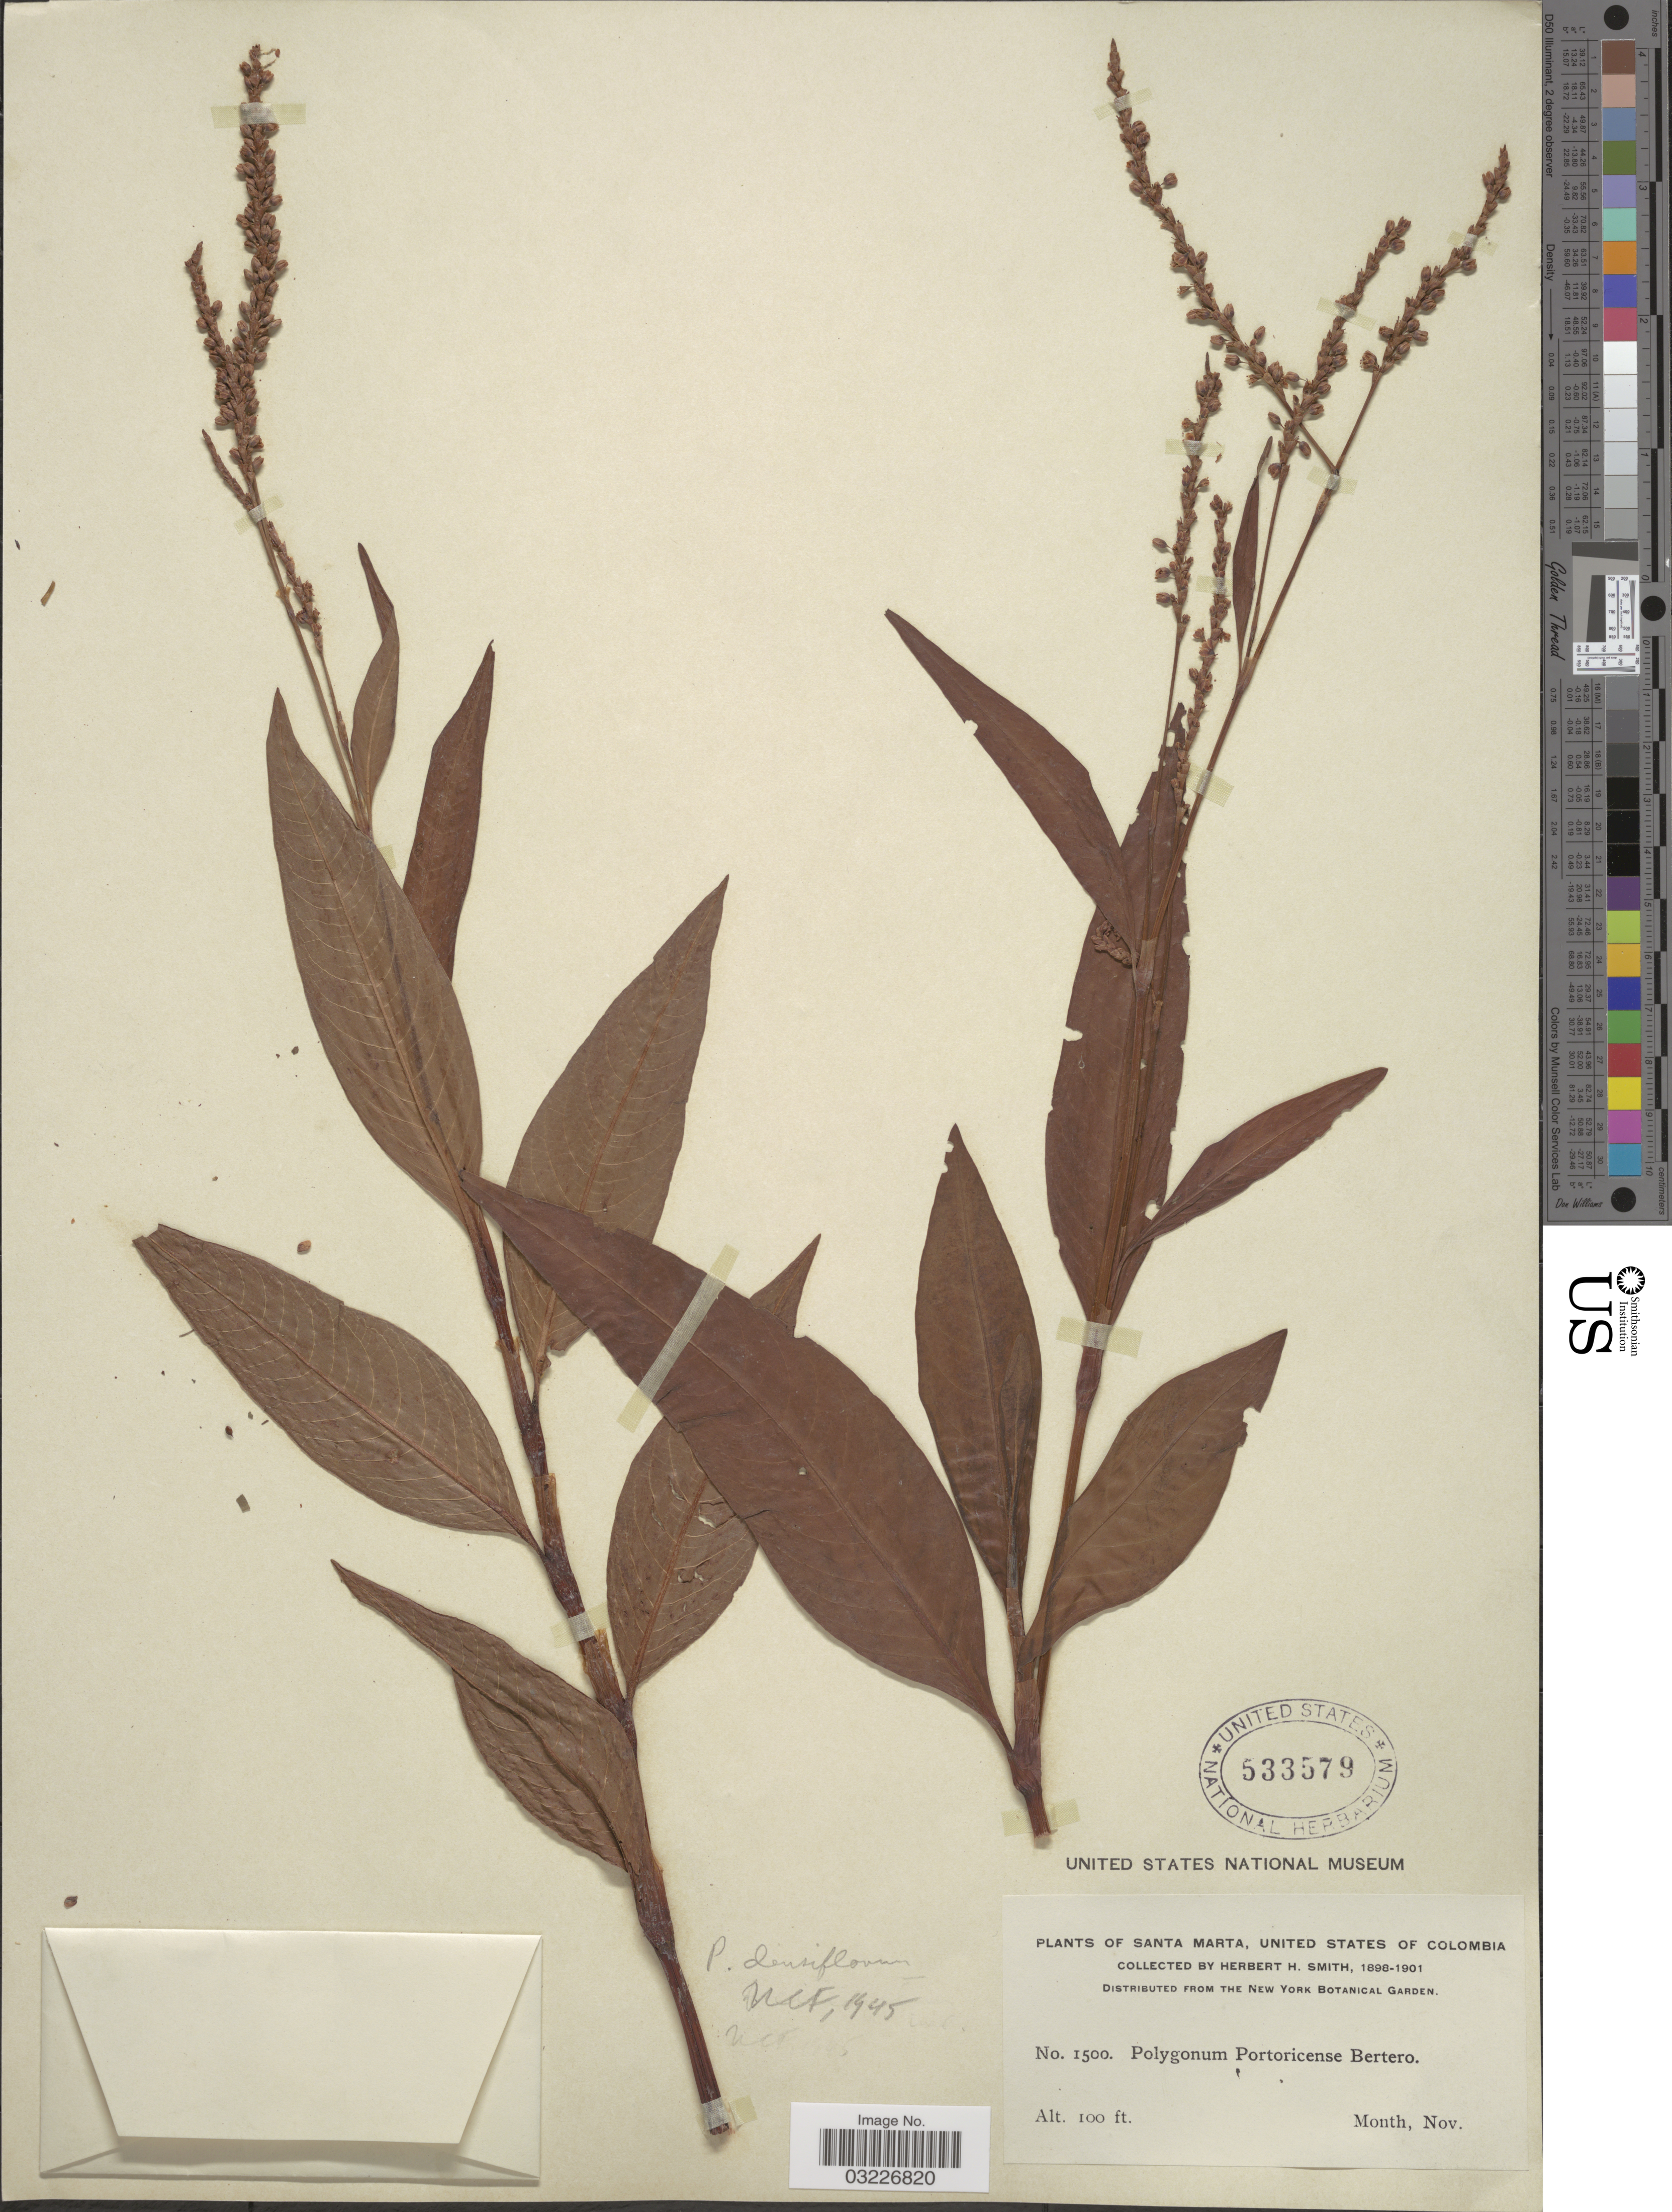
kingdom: Plantae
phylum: Tracheophyta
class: Magnoliopsida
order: Caryophyllales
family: Polygonaceae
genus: Polygonum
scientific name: Polygonum densiflorum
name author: Meisn.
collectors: Herbert H. Smith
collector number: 1500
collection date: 1898-11/1901-11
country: Colombia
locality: Santa Marta, United States of Colombia.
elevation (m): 30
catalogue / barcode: US 533579